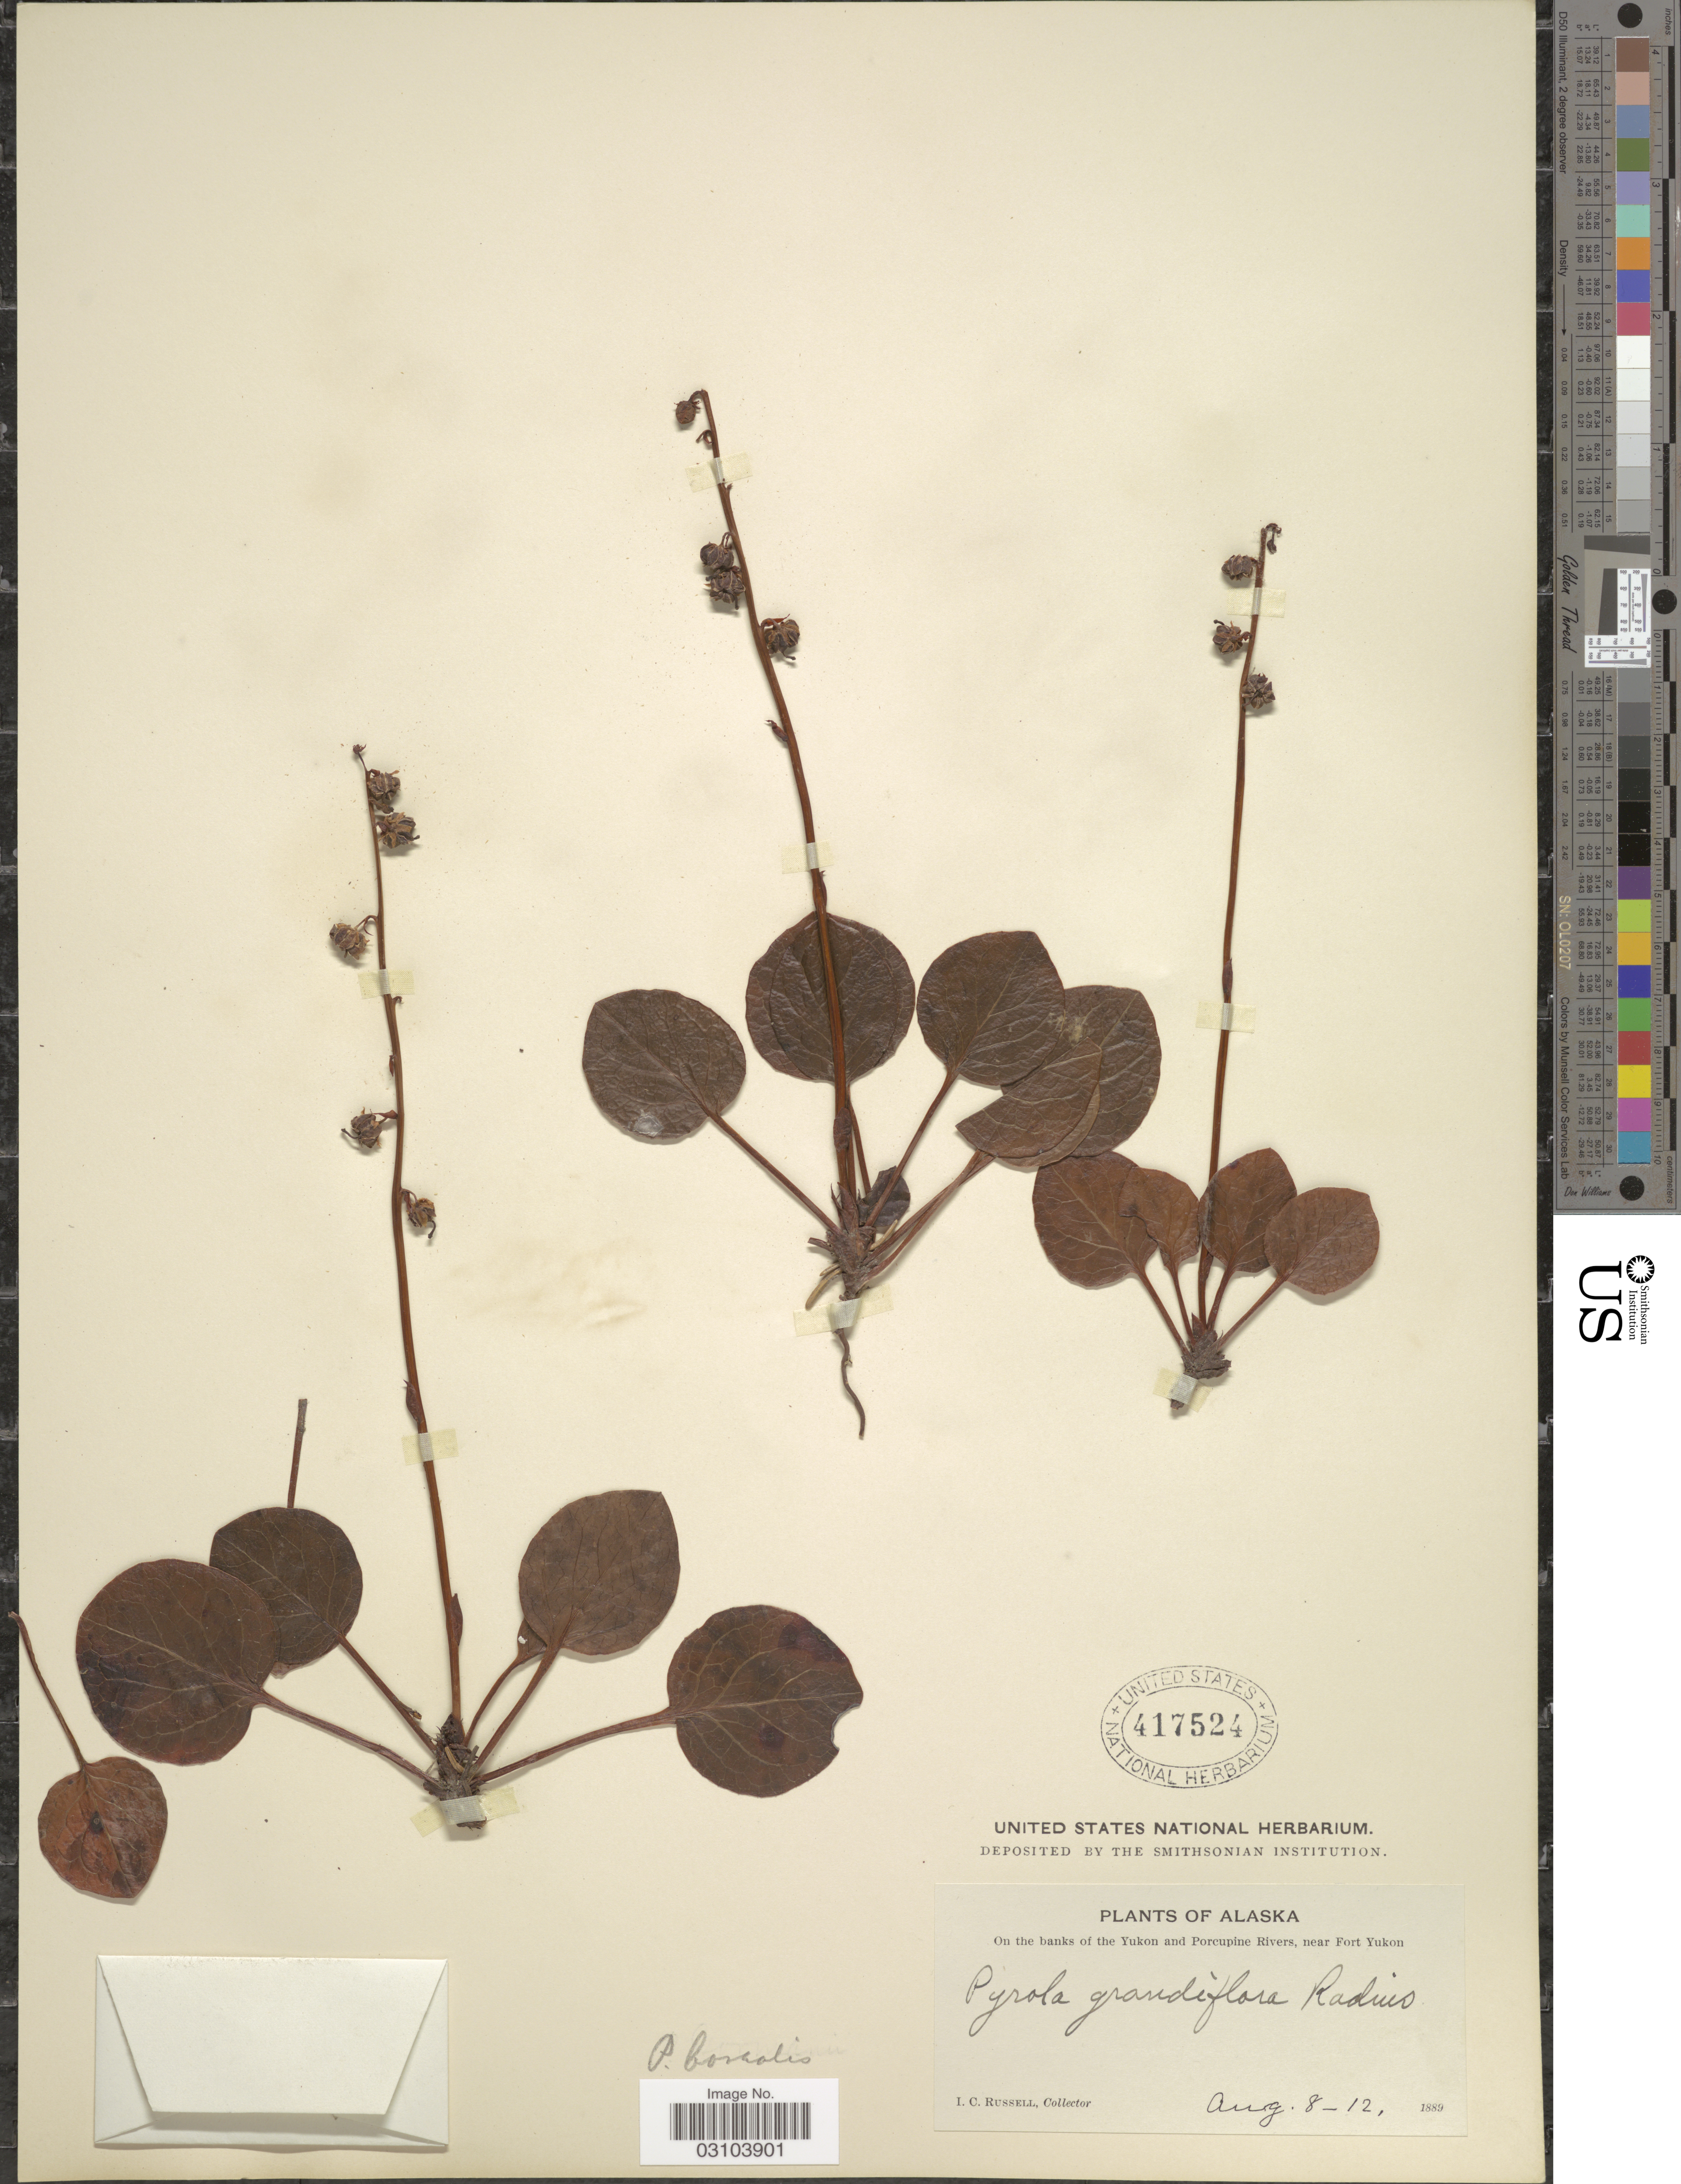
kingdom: Plantae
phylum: Tracheophyta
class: Magnoliopsida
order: Ericales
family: Ericaceae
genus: Pyrola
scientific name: Pyrola grandiflora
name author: Radius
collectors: I. C. Russell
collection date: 1889-08-08/1889-08-12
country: United States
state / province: Alaska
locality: On the banks of the Yukon and Porcupine Rivers, near Fort Yukon.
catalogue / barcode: US 417524